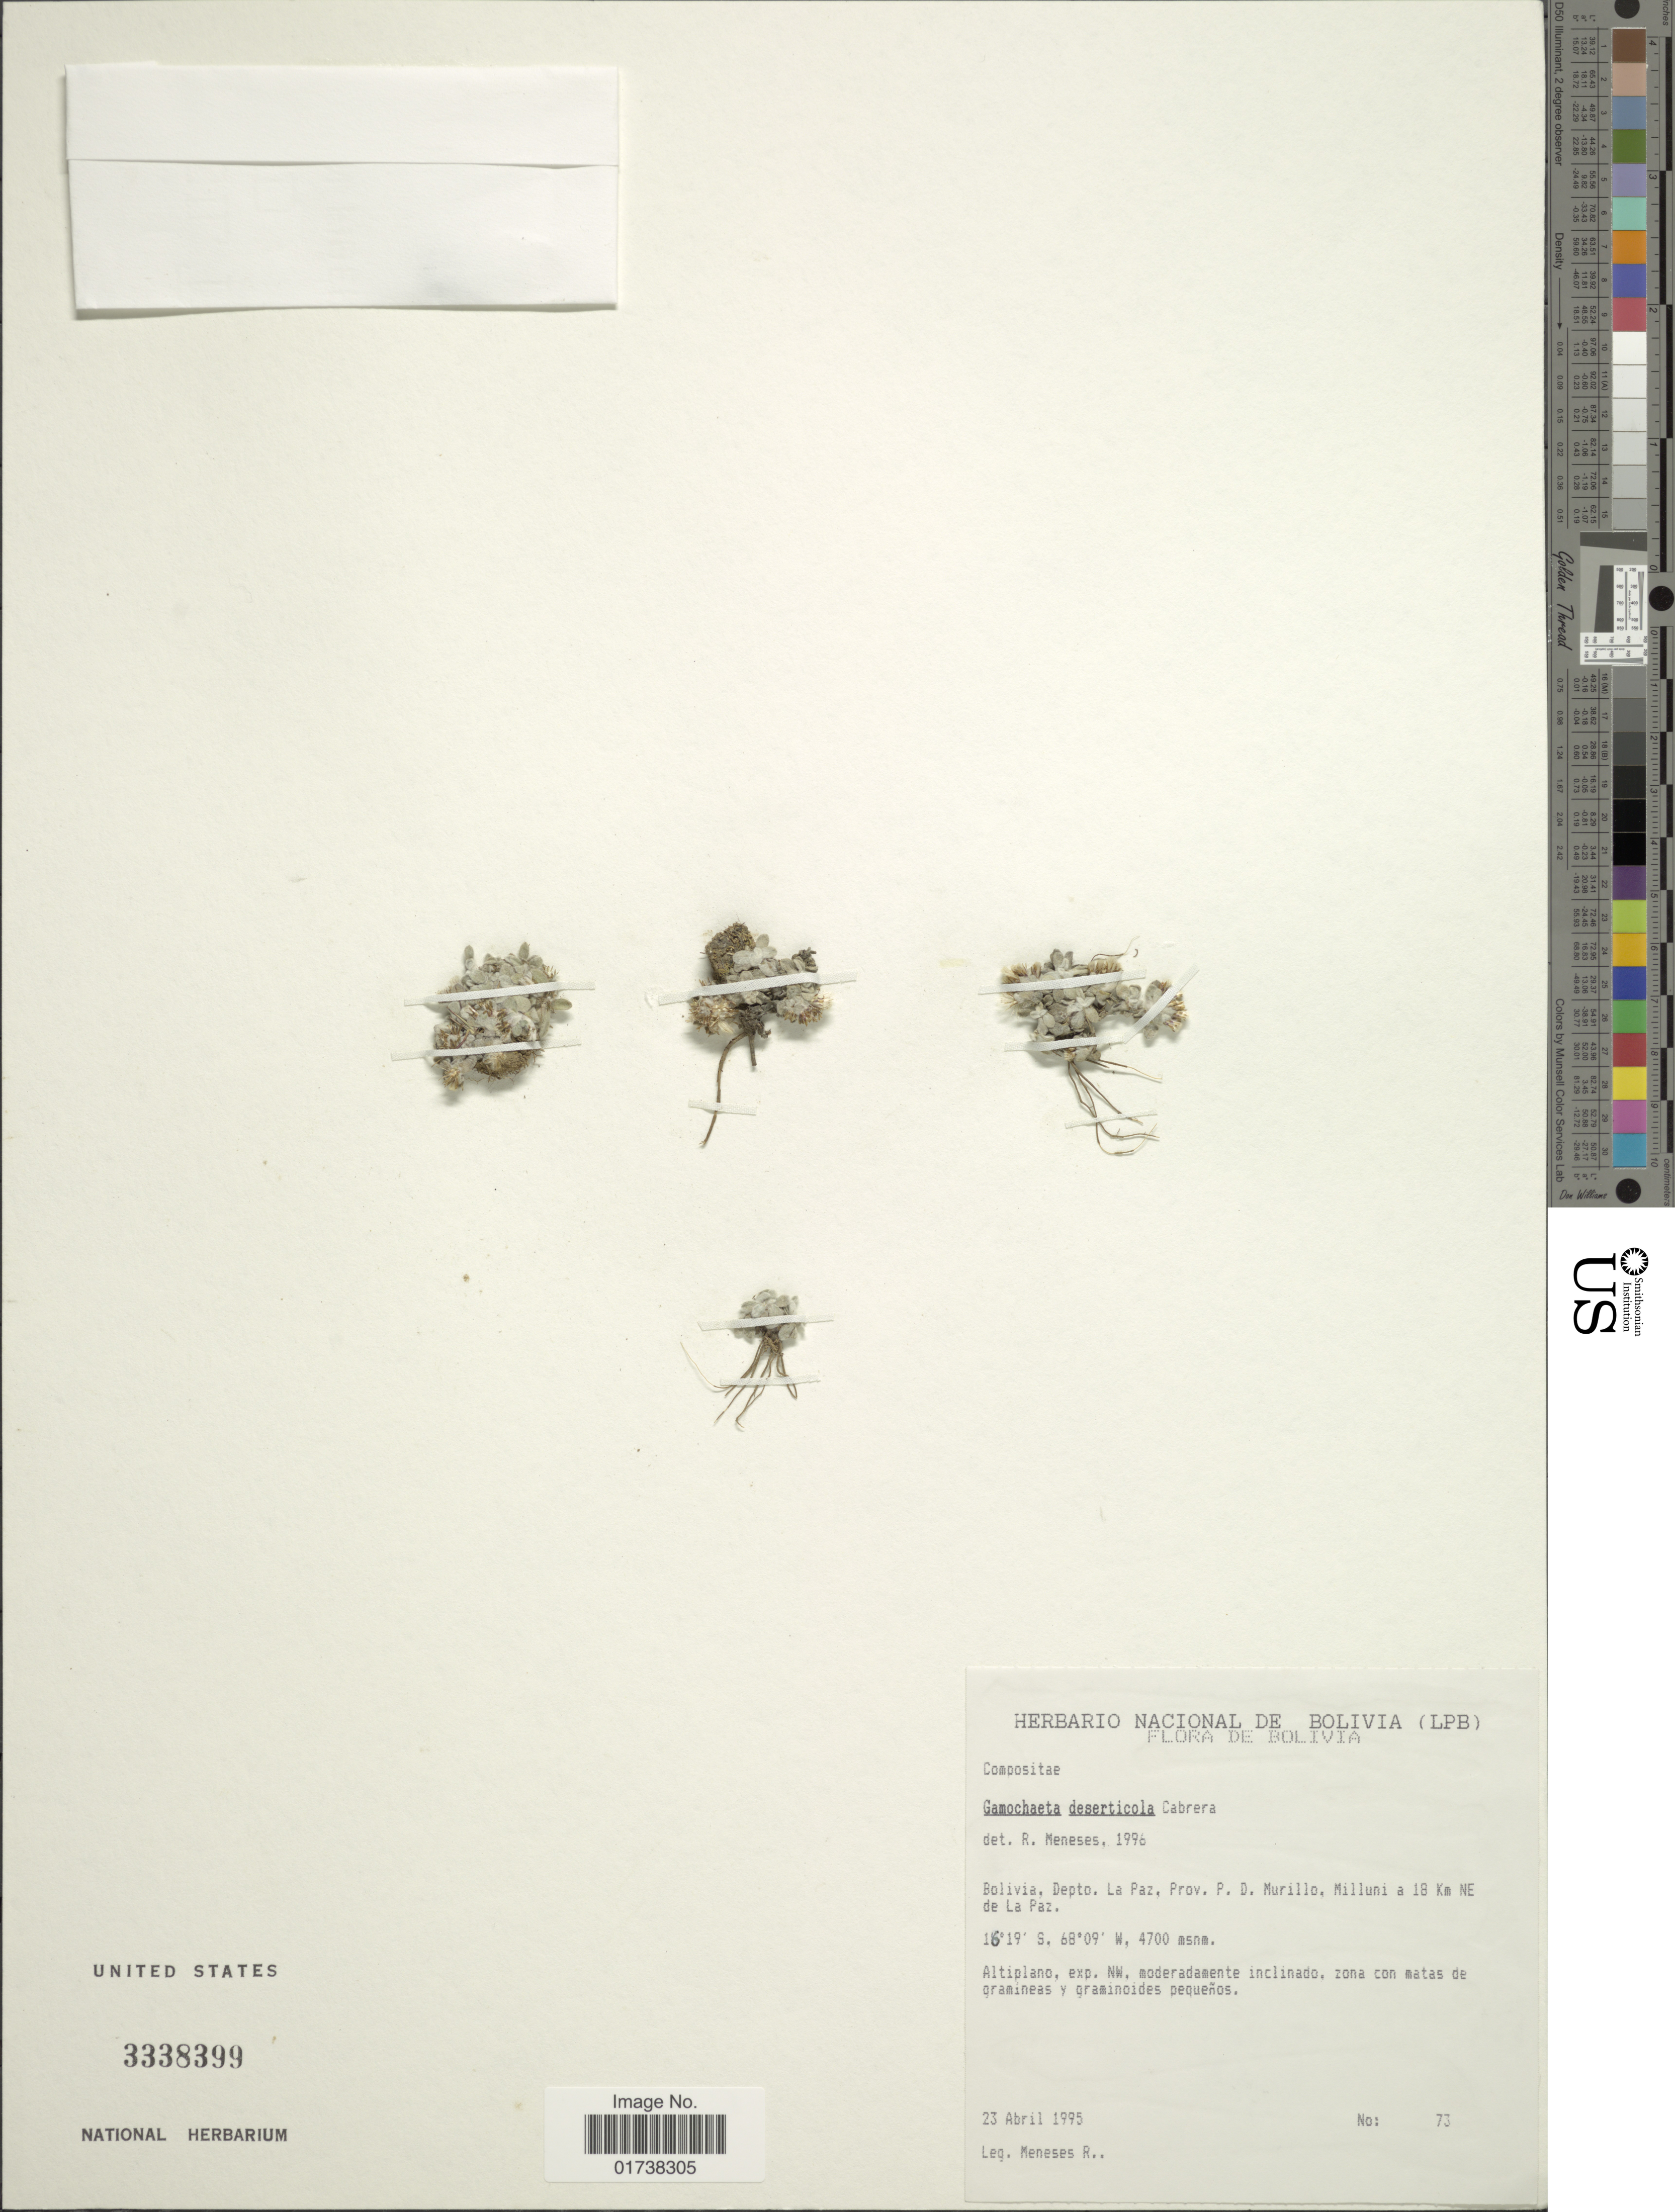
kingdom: Plantae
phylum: Tracheophyta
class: Magnoliopsida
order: Asterales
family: Asteraceae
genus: Gamochaeta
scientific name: Gamochaeta deserticola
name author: Cabrera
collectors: R. I. Meneses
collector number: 73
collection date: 1995-04-23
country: Bolivia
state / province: La Paz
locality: Depto. La Paz, P.D. Murillo, Milluni a 18 km NE de La Paz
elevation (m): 4700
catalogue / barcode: US 3338399